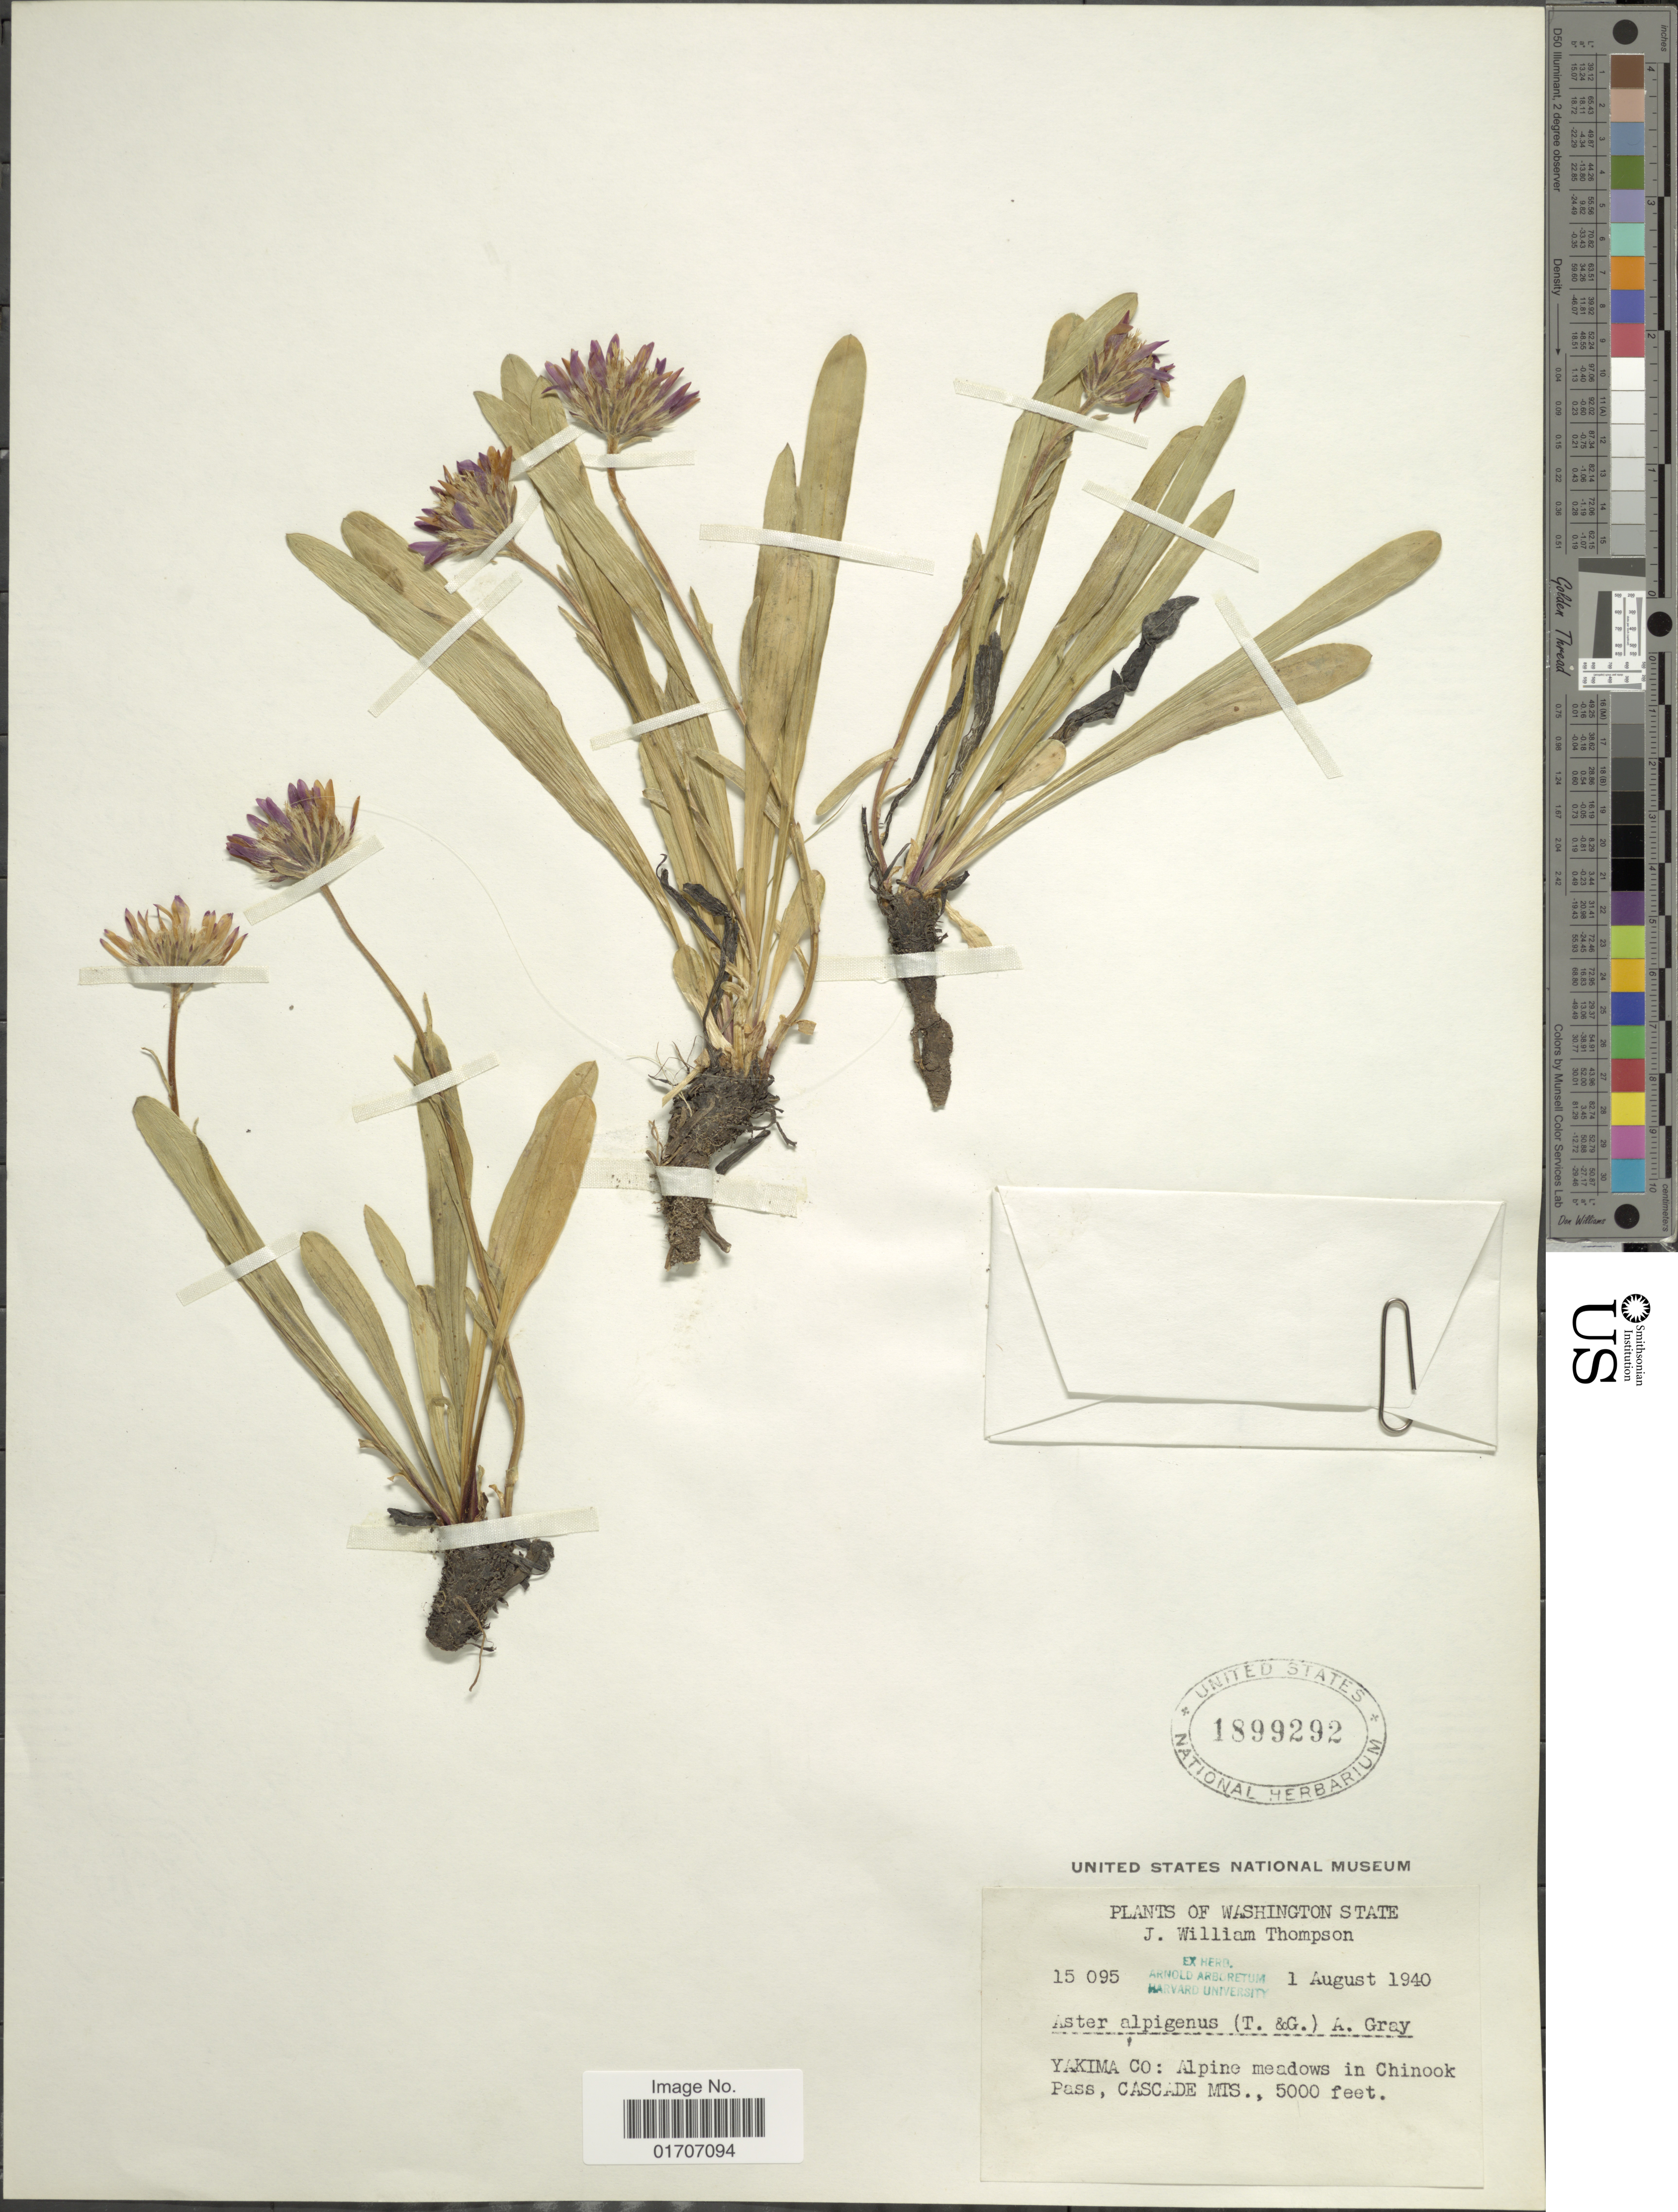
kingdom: Plantae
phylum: Tracheophyta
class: Magnoliopsida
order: Asterales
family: Asteraceae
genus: Oreostemma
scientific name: Oreostemma alpigenum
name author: (Torr. & A. Gray) Greene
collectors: J. W. Thompson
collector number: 15095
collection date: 1940-08-01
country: United States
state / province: Washington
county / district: Yakima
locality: Yakima Co: Alpine meadows in Chinook Pass, Cascade Mts.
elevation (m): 1524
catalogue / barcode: US 1899292